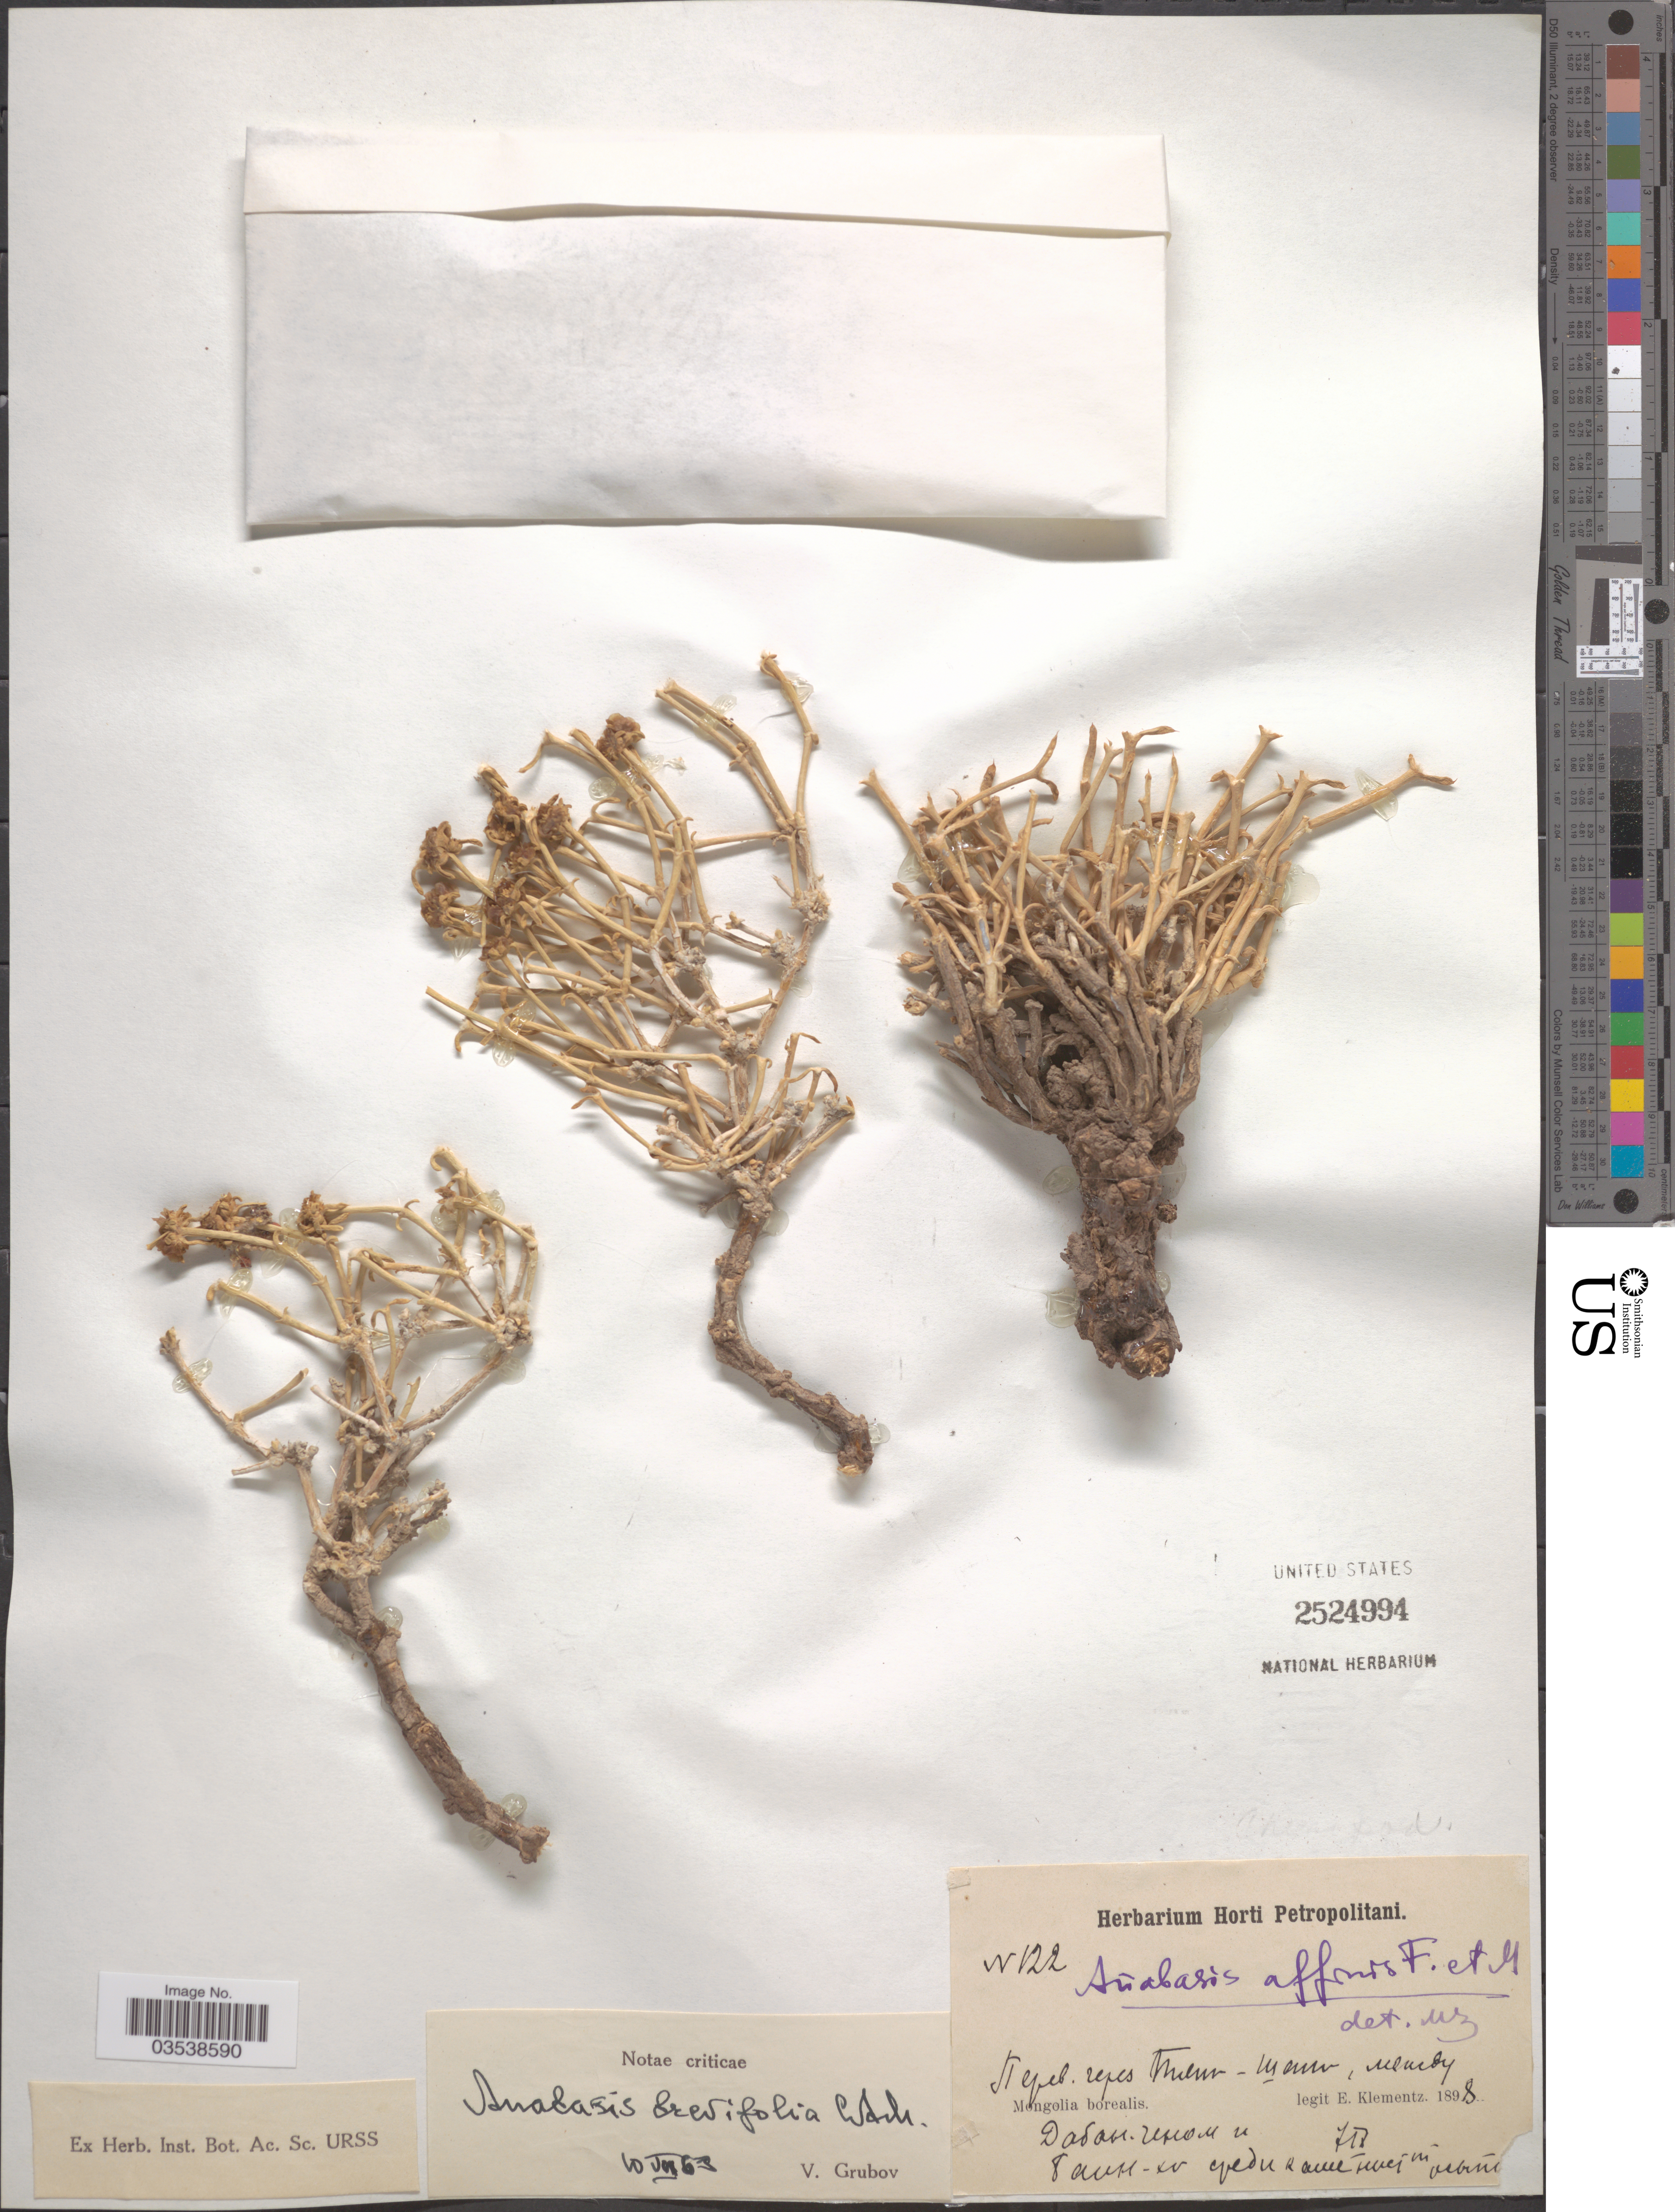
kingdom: Plantae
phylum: Tracheophyta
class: Magnoliopsida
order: Caryophyllales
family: Amaranthaceae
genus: Anabasis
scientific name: Anabasis brevifolia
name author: C.A. Mey.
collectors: E. Klementz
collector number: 122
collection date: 1898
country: Mongolia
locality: X. Mongolia borealis. X.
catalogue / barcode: US 2524994